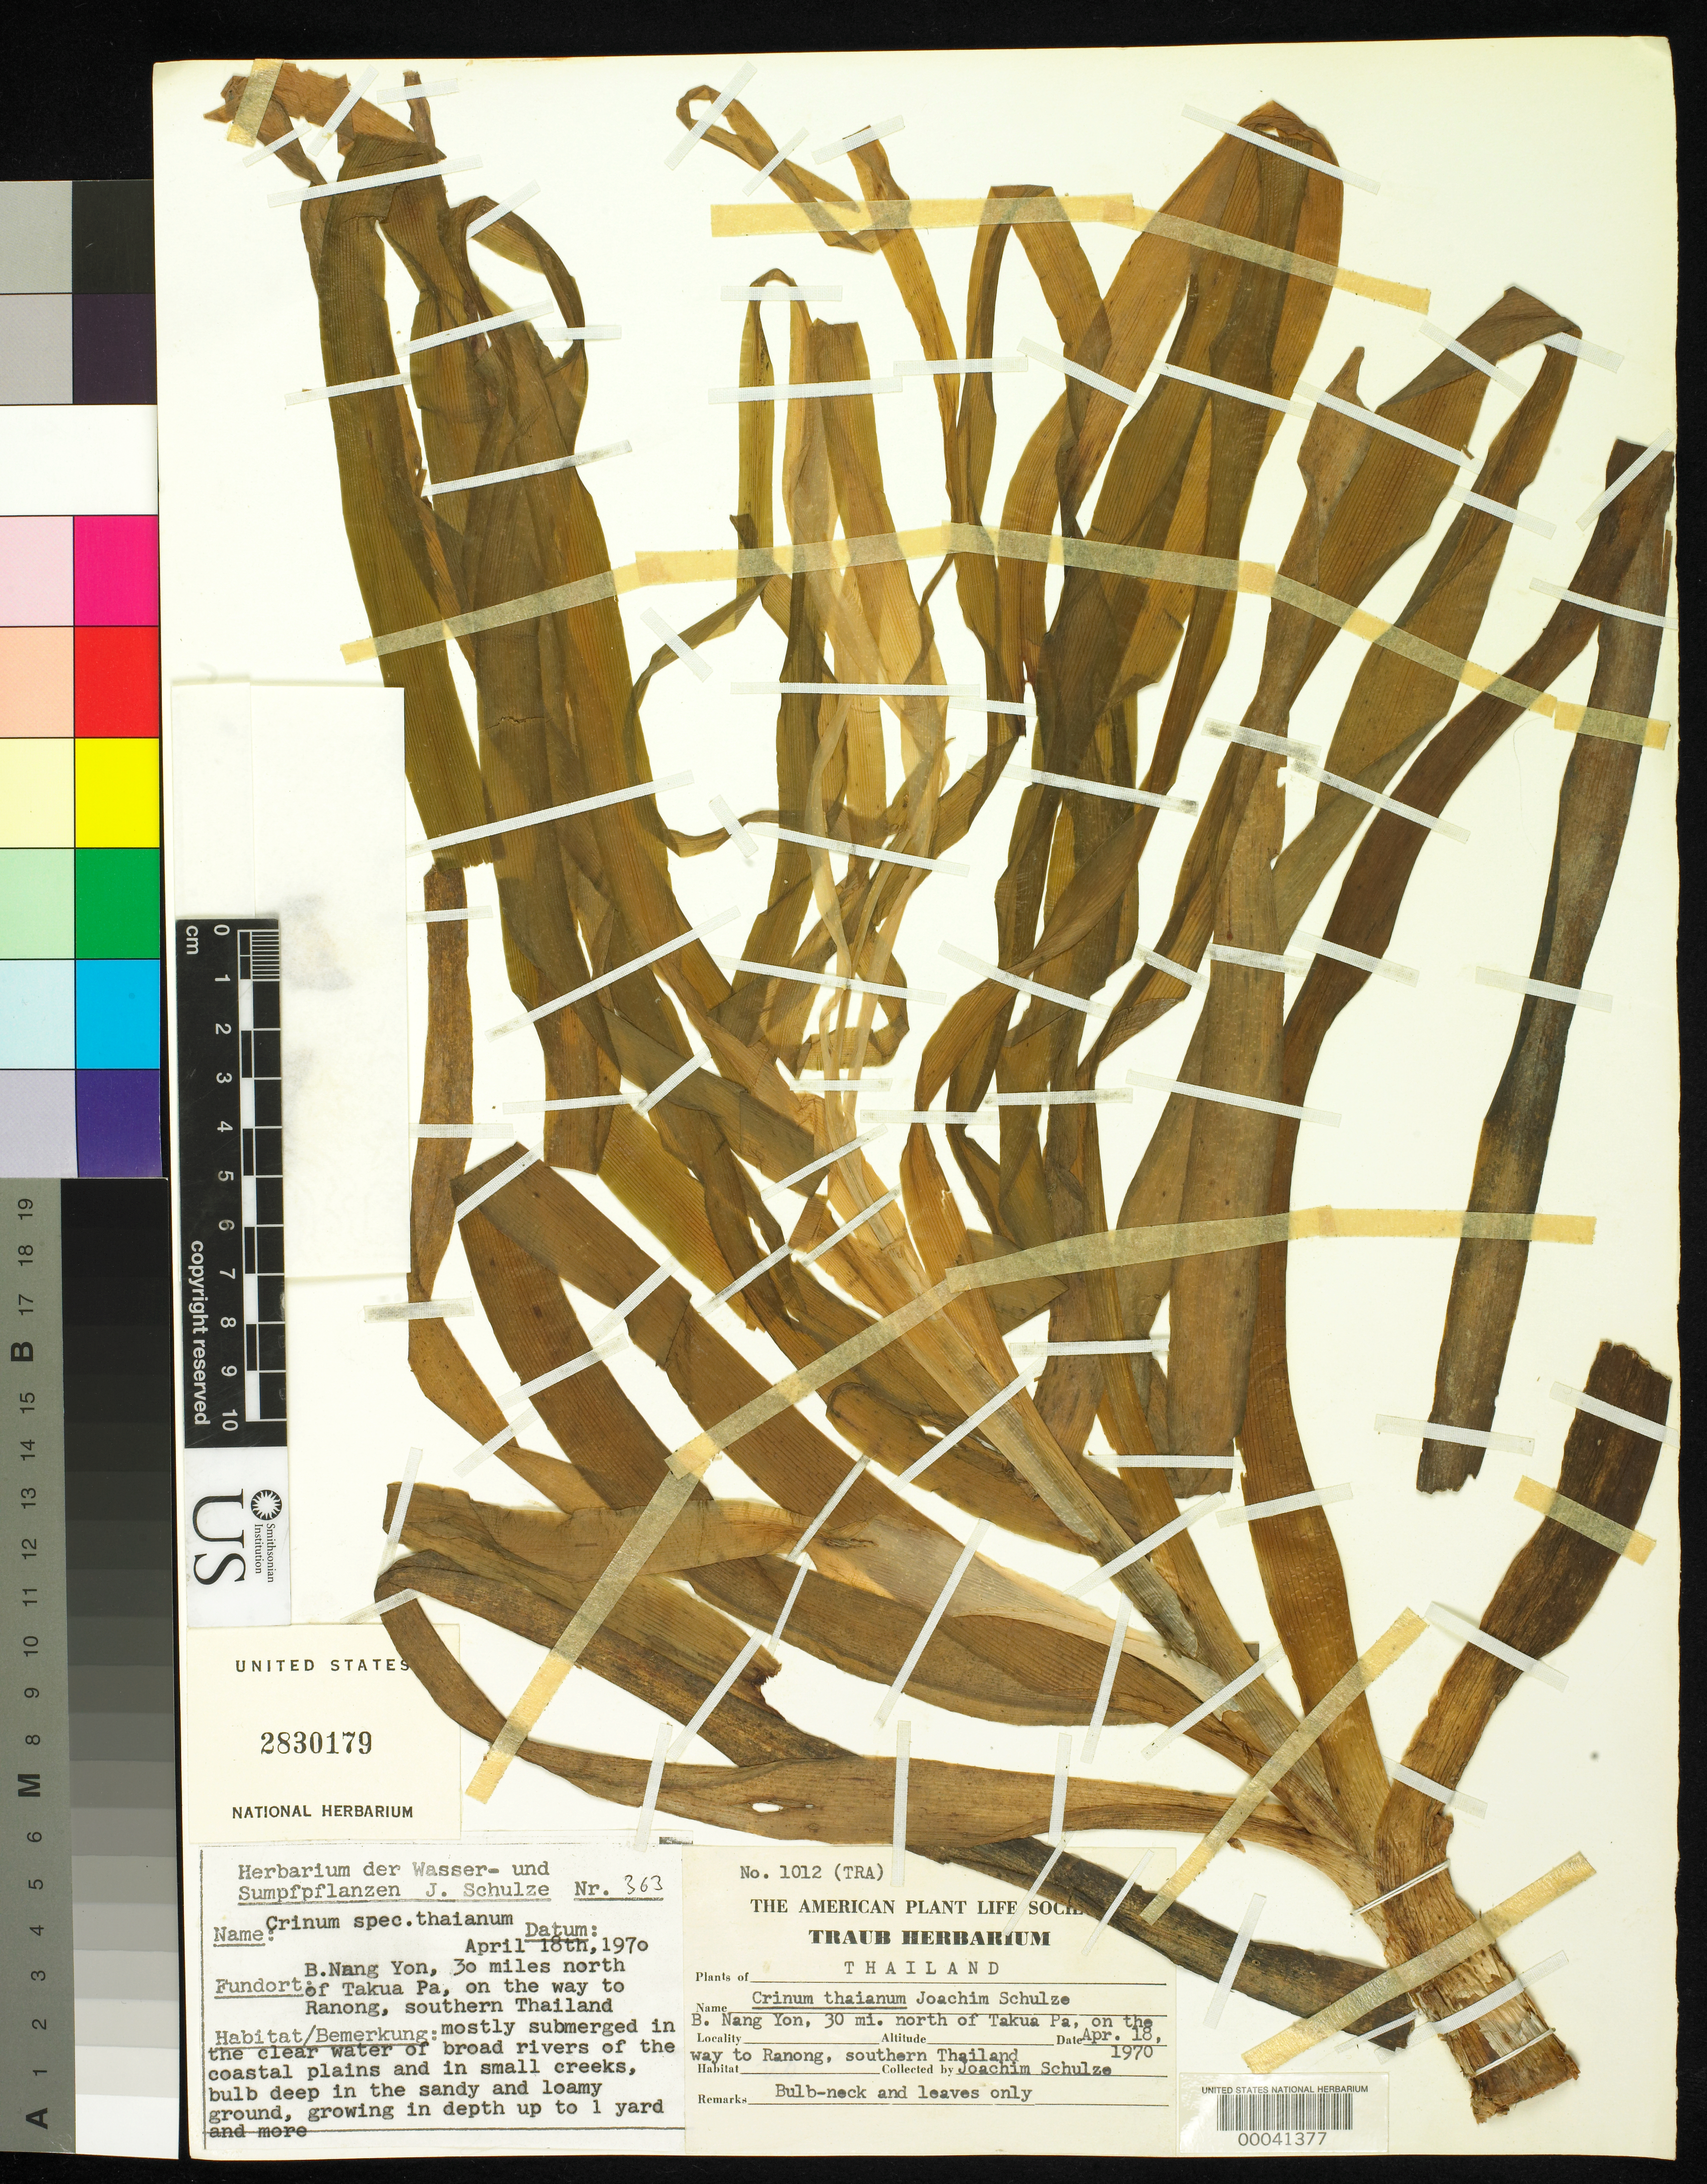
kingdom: Plantae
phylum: Tracheophyta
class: Liliopsida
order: Asparagales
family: Amaryllidaceae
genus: Crinum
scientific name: Crinum thaianum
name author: J. Schulze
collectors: J. Schulze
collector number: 363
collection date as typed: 18 Apr 1970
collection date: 1970-04-18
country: Thailand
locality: B.Nang Yon, 30 mi. north of Takua Pa, on the way to Ranong, southern Thailand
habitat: Mostly submerged in clear water, deep in sandy, loamy ground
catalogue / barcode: US 2830179